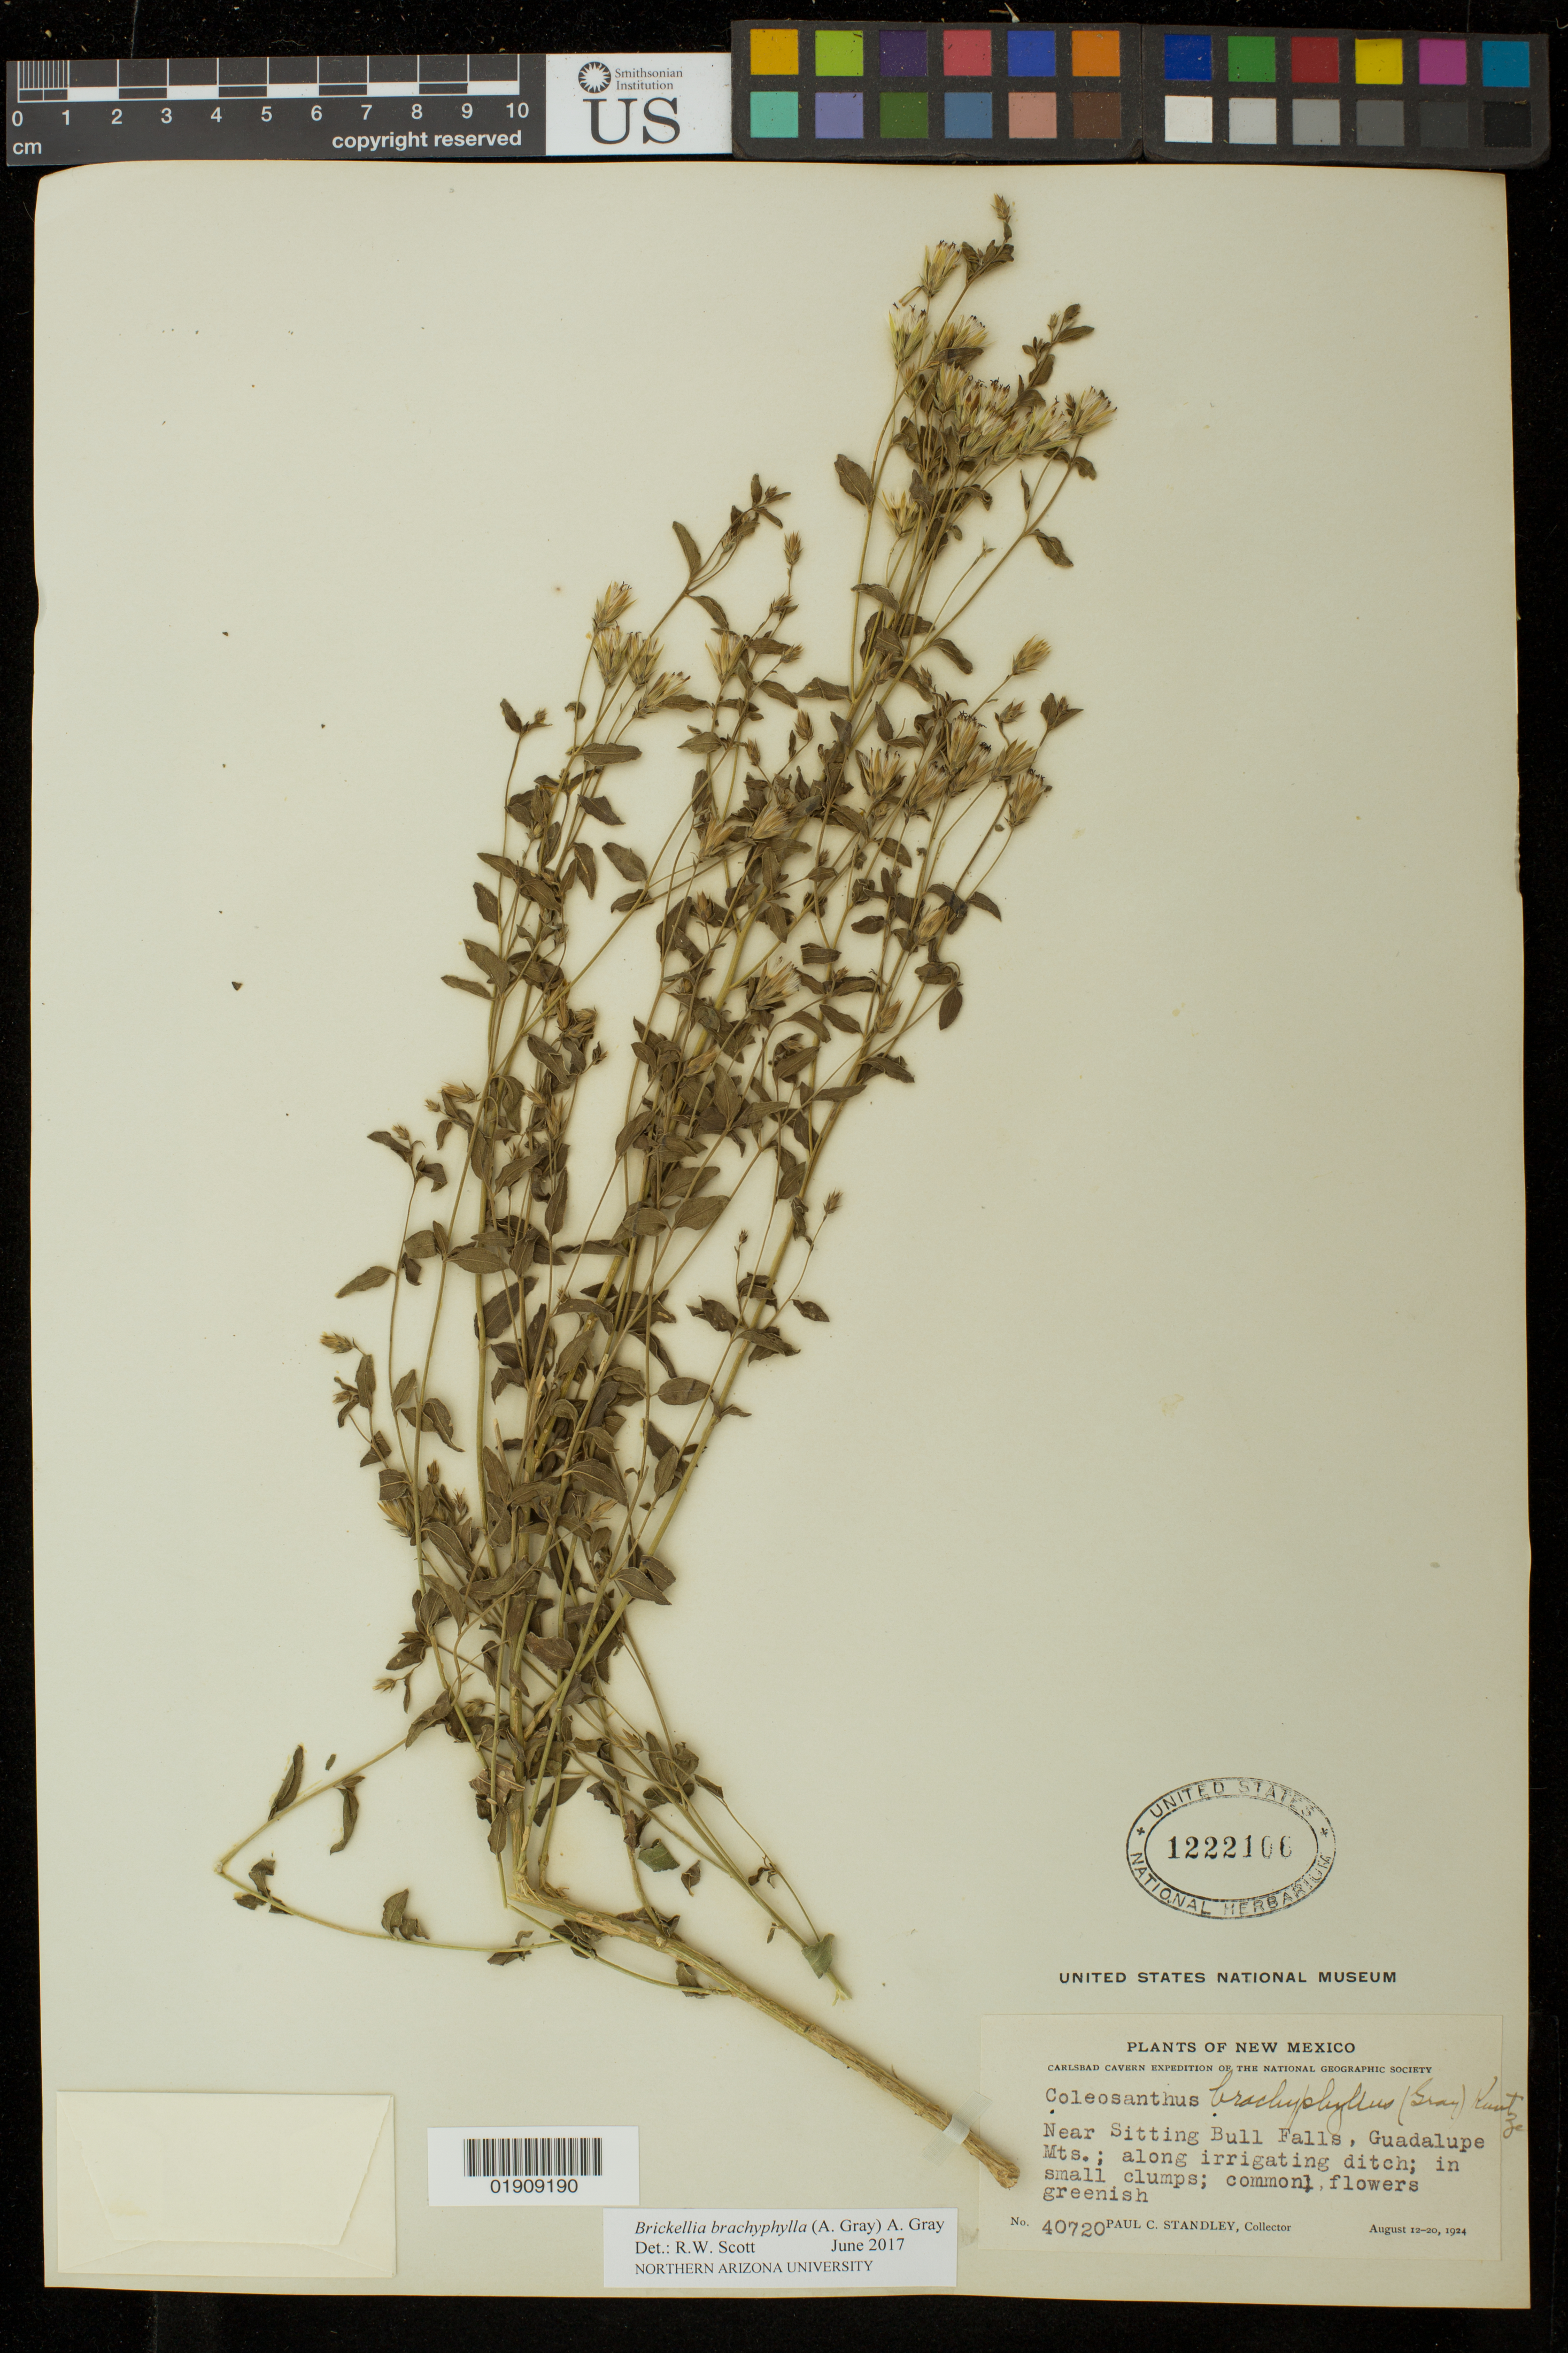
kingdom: Plantae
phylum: Tracheophyta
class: Magnoliopsida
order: Asterales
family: Asteraceae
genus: Brickellia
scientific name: Brickellia brachyphylla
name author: (A. Gray) A. Gray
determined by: Scott, R. W.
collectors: P. C. Standley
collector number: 40720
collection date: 1924-08-12/1924-08-20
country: United States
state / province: New Mexico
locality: Near Sitting Bull Falls, Guadalupe Mts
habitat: Along irrigating ditch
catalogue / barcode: US 1222106